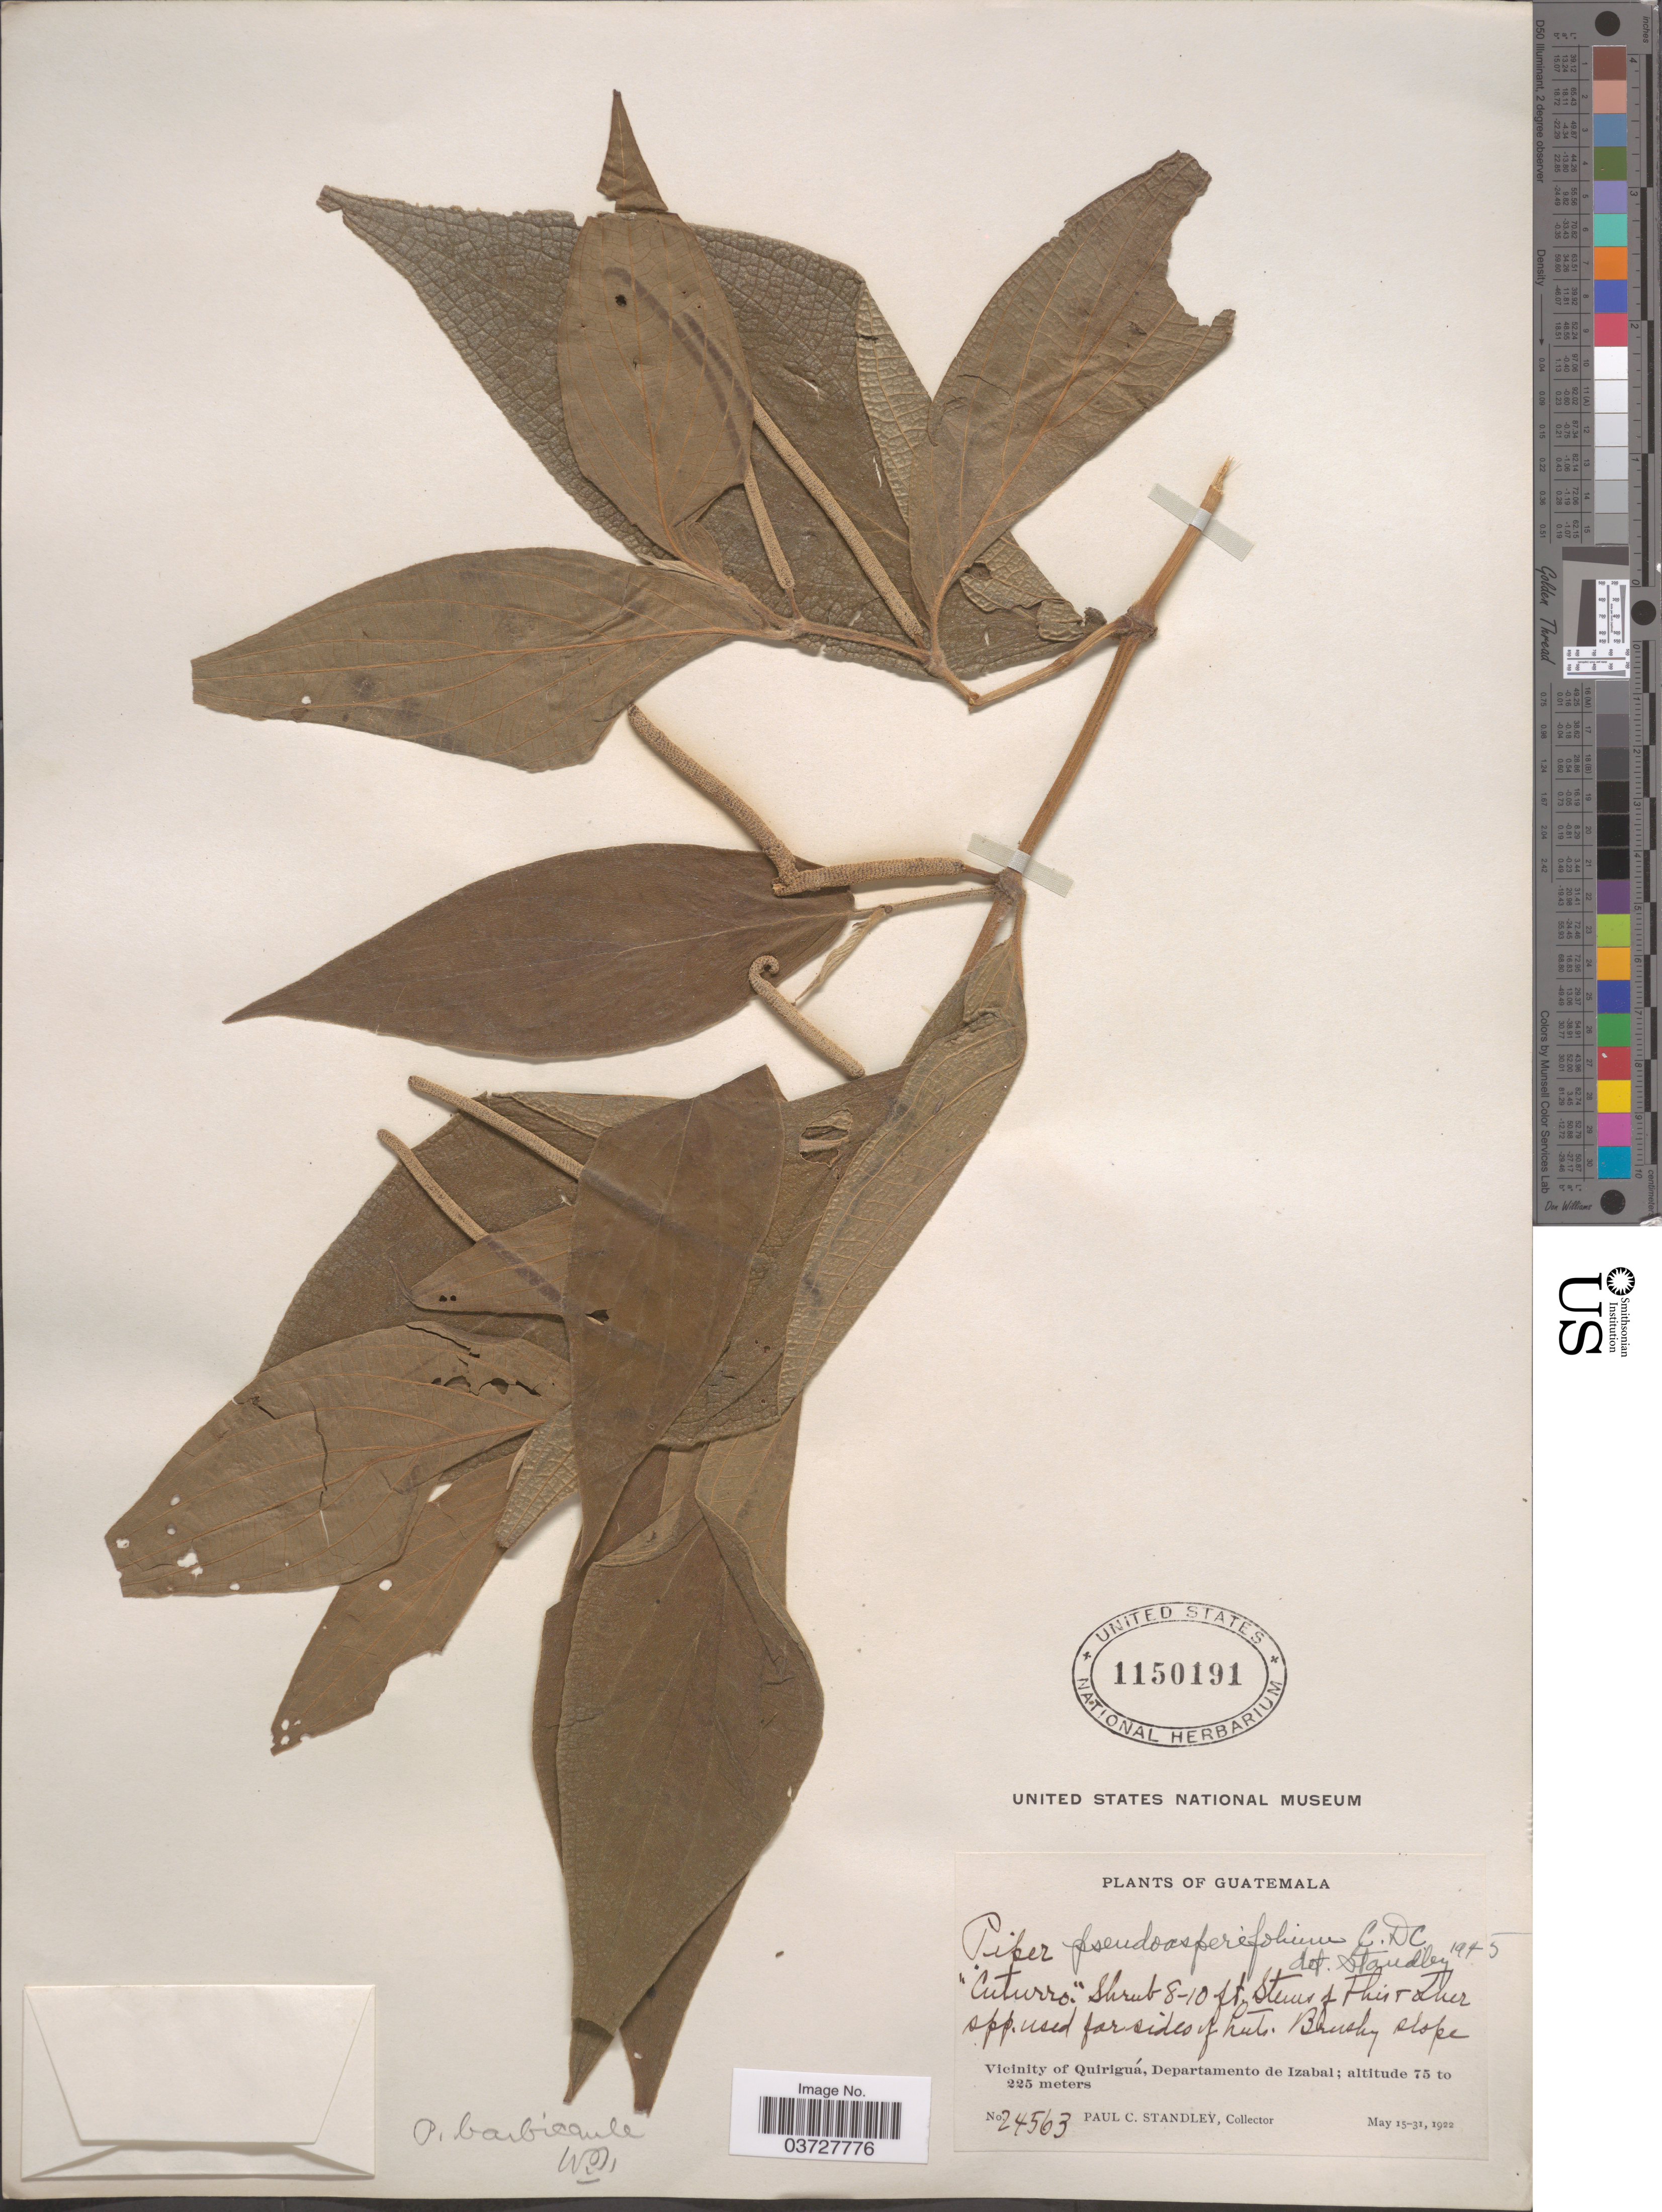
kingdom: Plantae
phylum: Tracheophyta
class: Magnoliopsida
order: Piperales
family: Piperaceae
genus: Piper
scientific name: Piper pseudoasperifolium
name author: C. DC.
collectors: P. C. Standley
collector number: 24563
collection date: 1922-05-15/1922-05-31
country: Guatemala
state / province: Izabal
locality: Vicinity of Quiriguá, Departamento de Izabal.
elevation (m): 75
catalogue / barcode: US 1150191